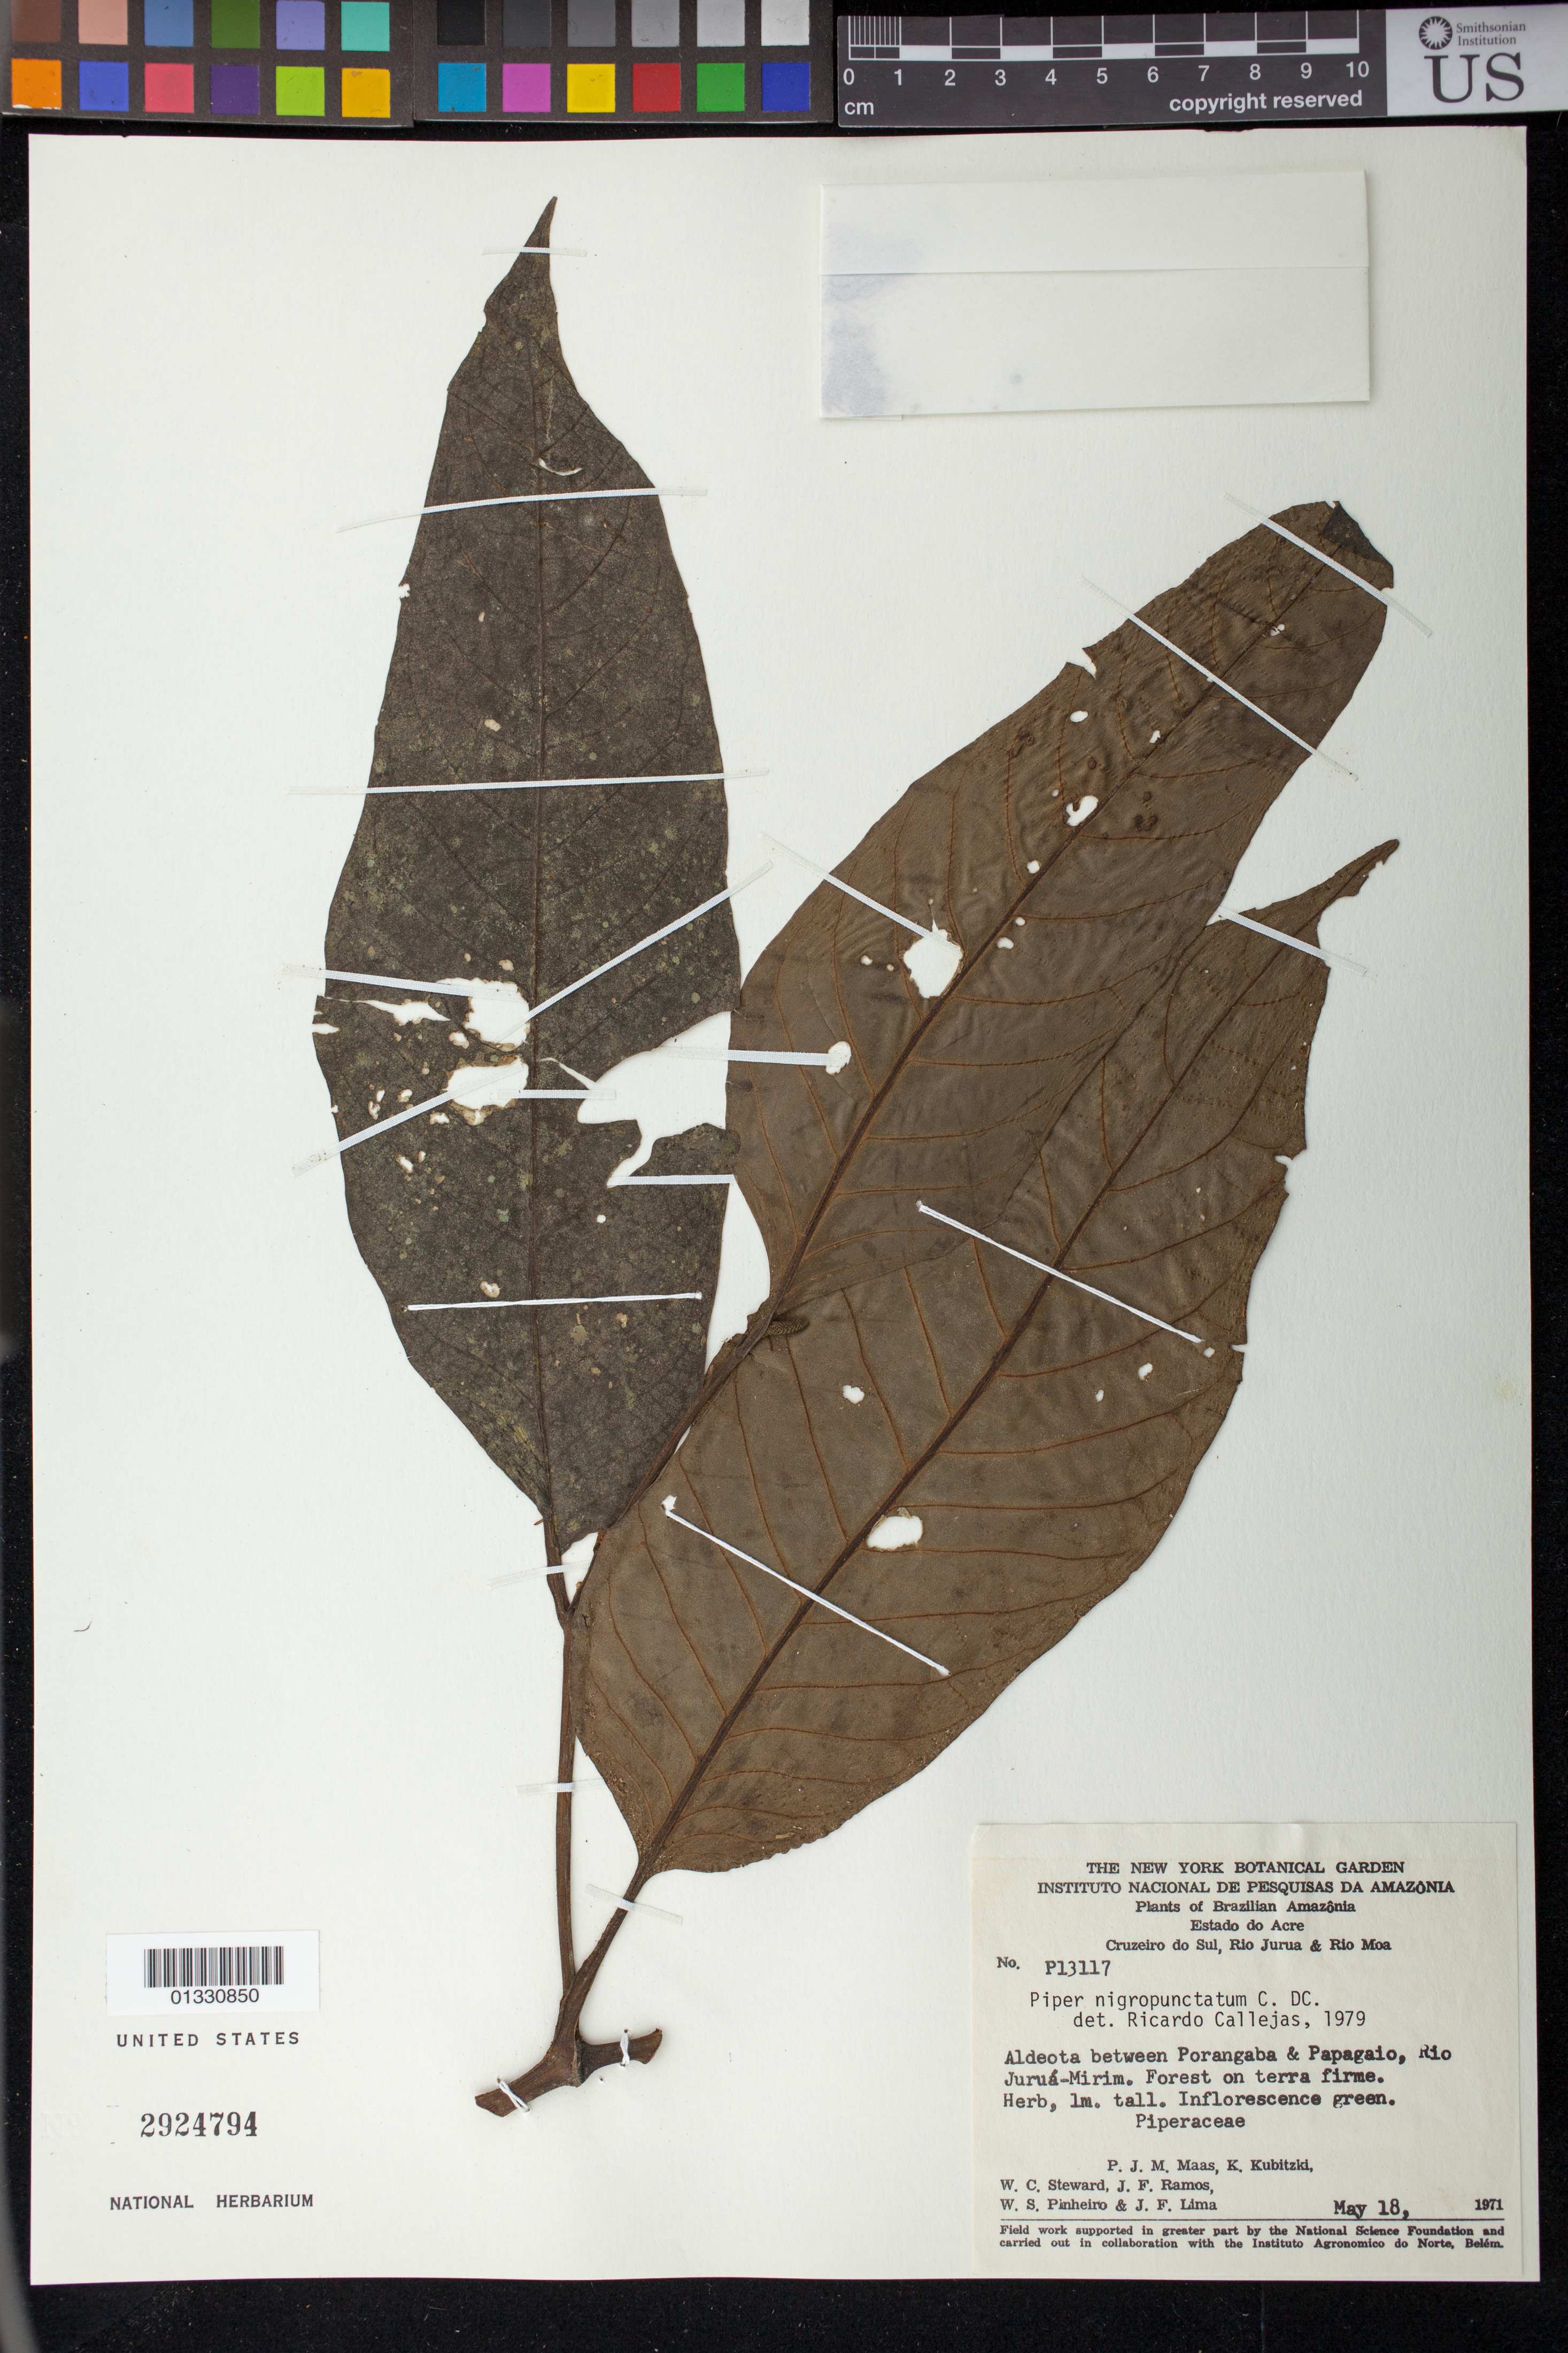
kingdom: Plantae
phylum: Tracheophyta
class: Magnoliopsida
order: Piperales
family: Piperaceae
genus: Piper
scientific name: Piper nigropunctatum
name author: C. DC.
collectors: P. Maas, K. Kubitzki, W. C. Steward, J. F. Ramos, W. S. Pinheiro & J. F. Lima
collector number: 13117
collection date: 1971-05-18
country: Brazil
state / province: Acre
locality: Aldeota between Porangaba and Papagaio, rio Juruá- Mirim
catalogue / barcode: US 2924794